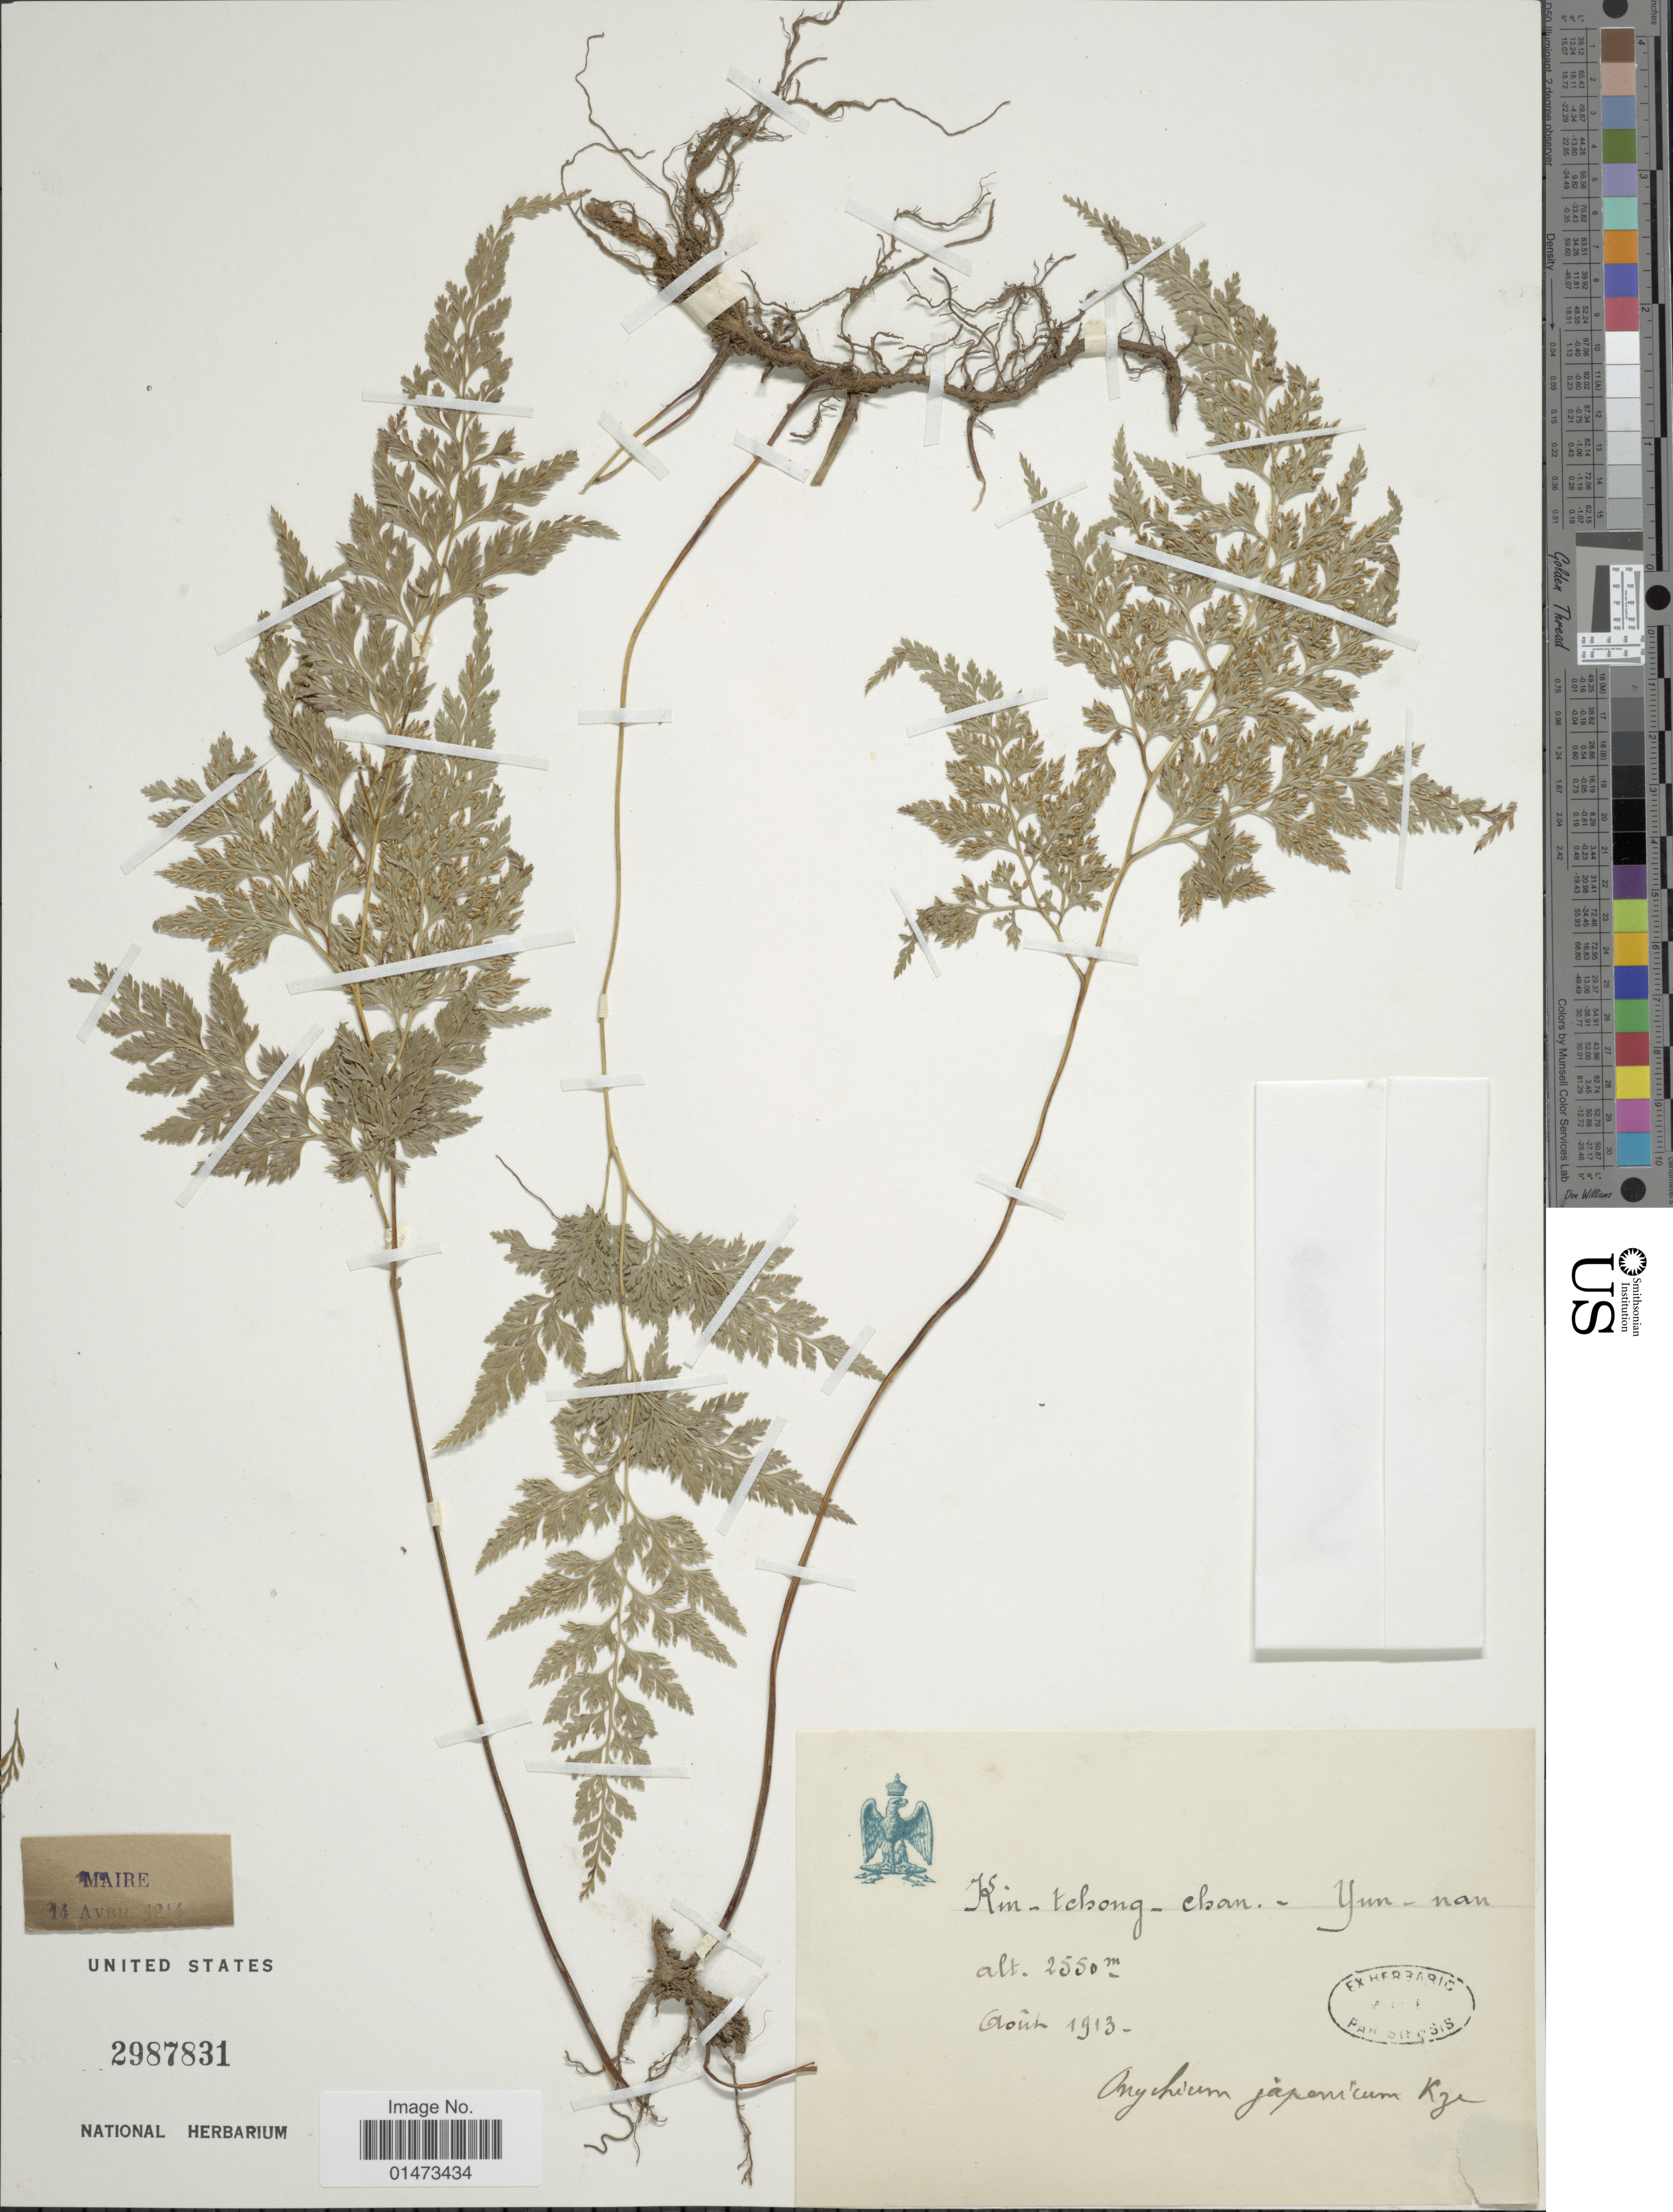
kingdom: Plantae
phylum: Tracheophyta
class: Polypodiopsida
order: Polypodiales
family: Pteridaceae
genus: Onychium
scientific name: Onychium japonicum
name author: (Thunb.) Kunze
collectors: ex herb. Mus. Paraensis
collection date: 1913-08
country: China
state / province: Yunnan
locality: Kin-tchong-chan.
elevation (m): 2550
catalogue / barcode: US 2987831